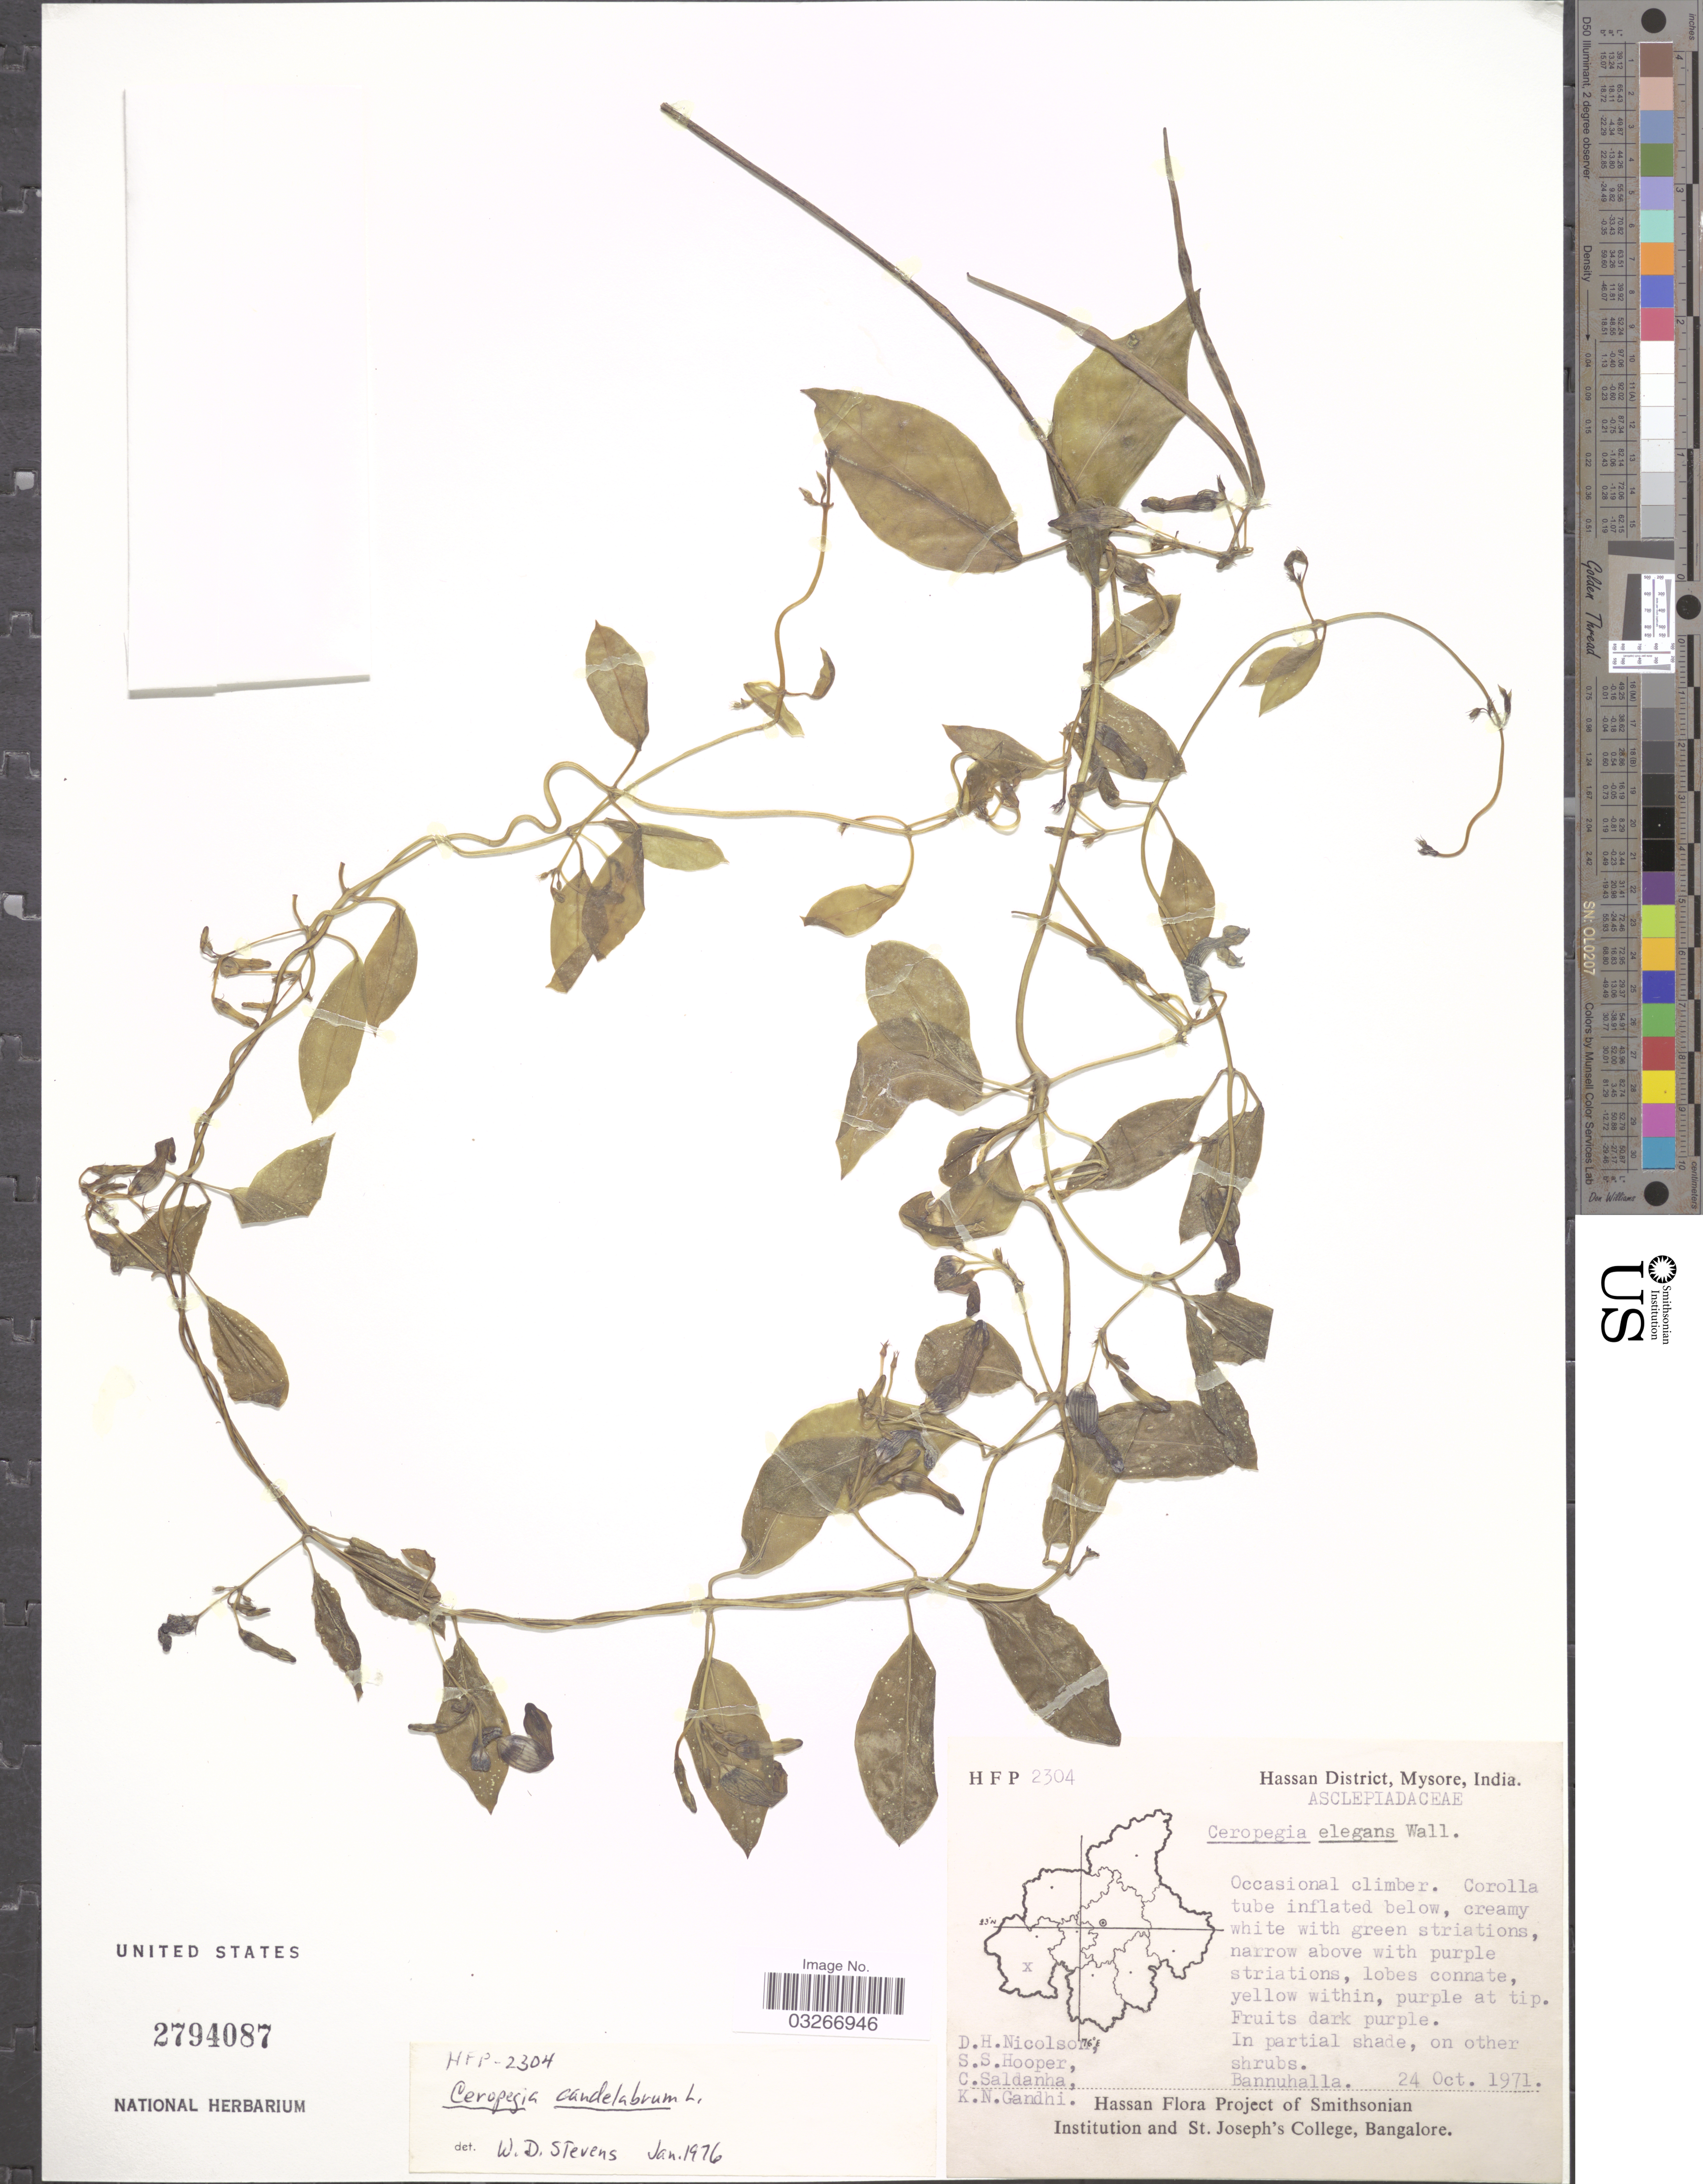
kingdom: Plantae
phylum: Tracheophyta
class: Magnoliopsida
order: Gentianales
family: Apocynaceae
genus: Ceropegia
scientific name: Ceropegia candelabrum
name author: L.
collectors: D. H. Nicolson, S. S. Hooper, C. Saldanha & K. N. Gandhi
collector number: HFP2304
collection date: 1971-10-24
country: India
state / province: Karnataka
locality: Hassan District, Mysore. Bannuhalla.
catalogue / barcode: US 2794087